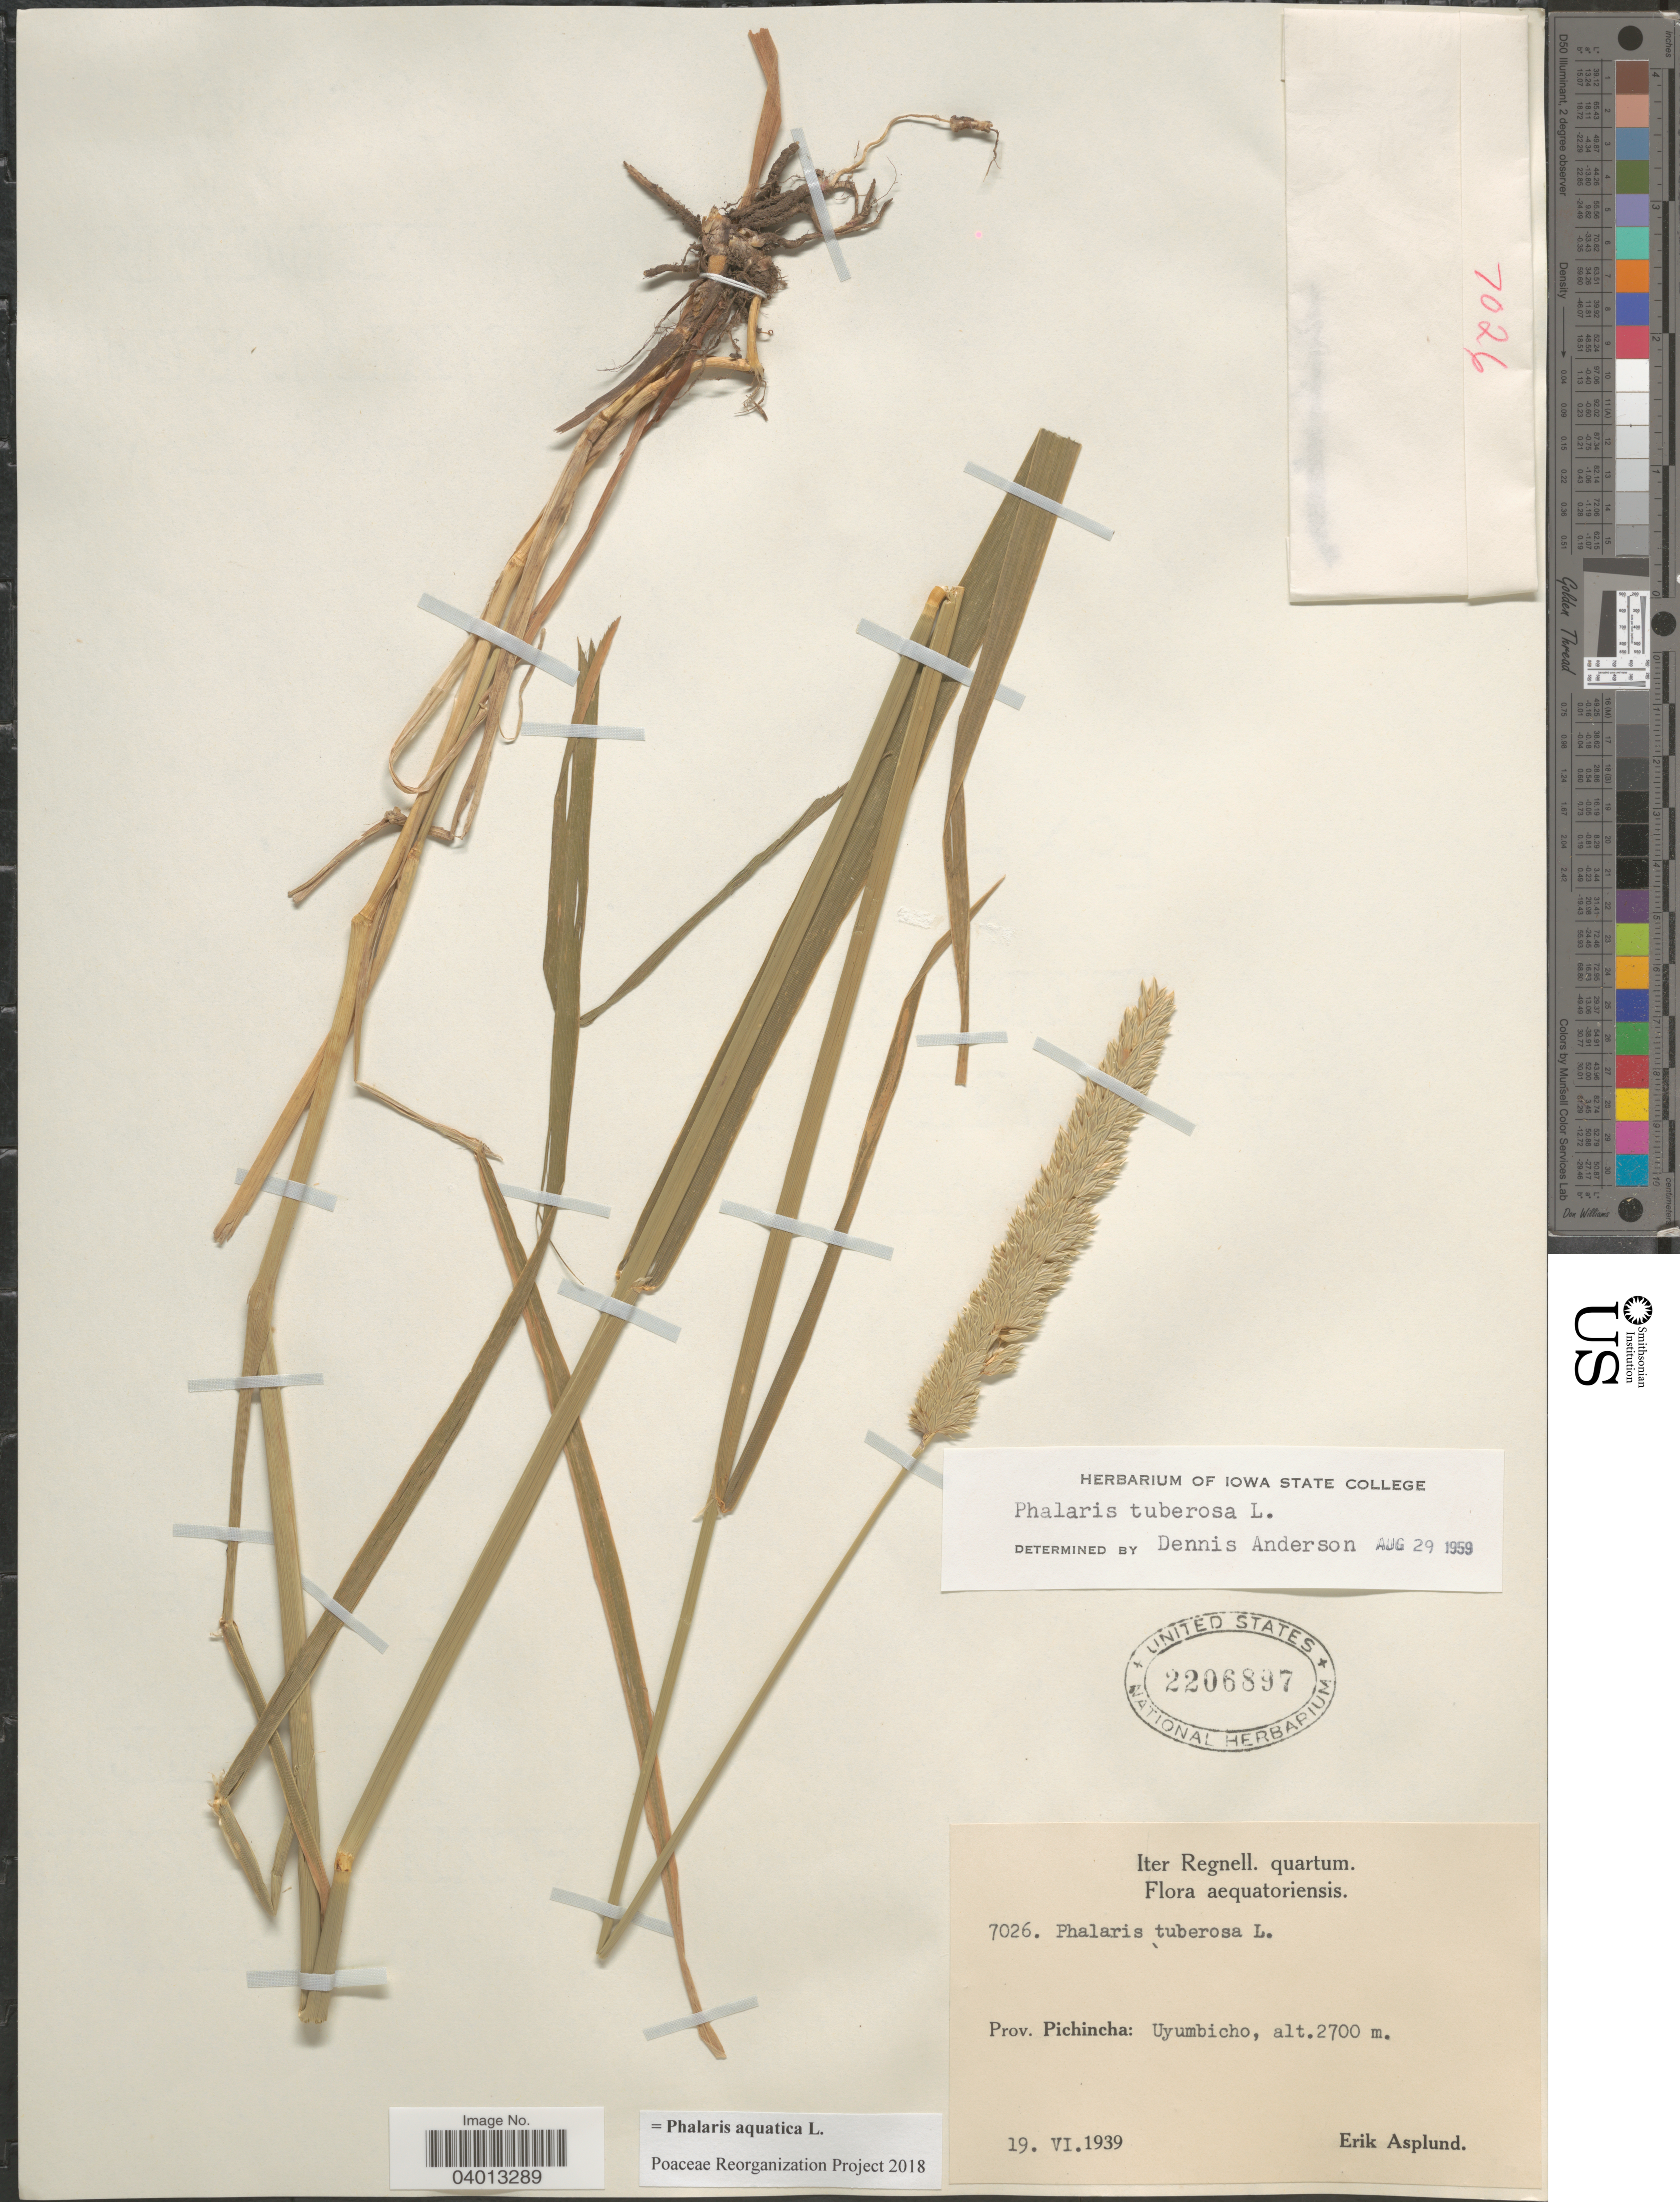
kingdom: Plantae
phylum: Tracheophyta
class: Liliopsida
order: Poales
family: Poaceae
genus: Phalaris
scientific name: Phalaris aquatica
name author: L.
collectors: E. Asplund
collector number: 7026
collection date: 1939-06-19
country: Ecuador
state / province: Pichincha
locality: Aequatoriensis. Uyumbicho.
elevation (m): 2700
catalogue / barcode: US 2206897